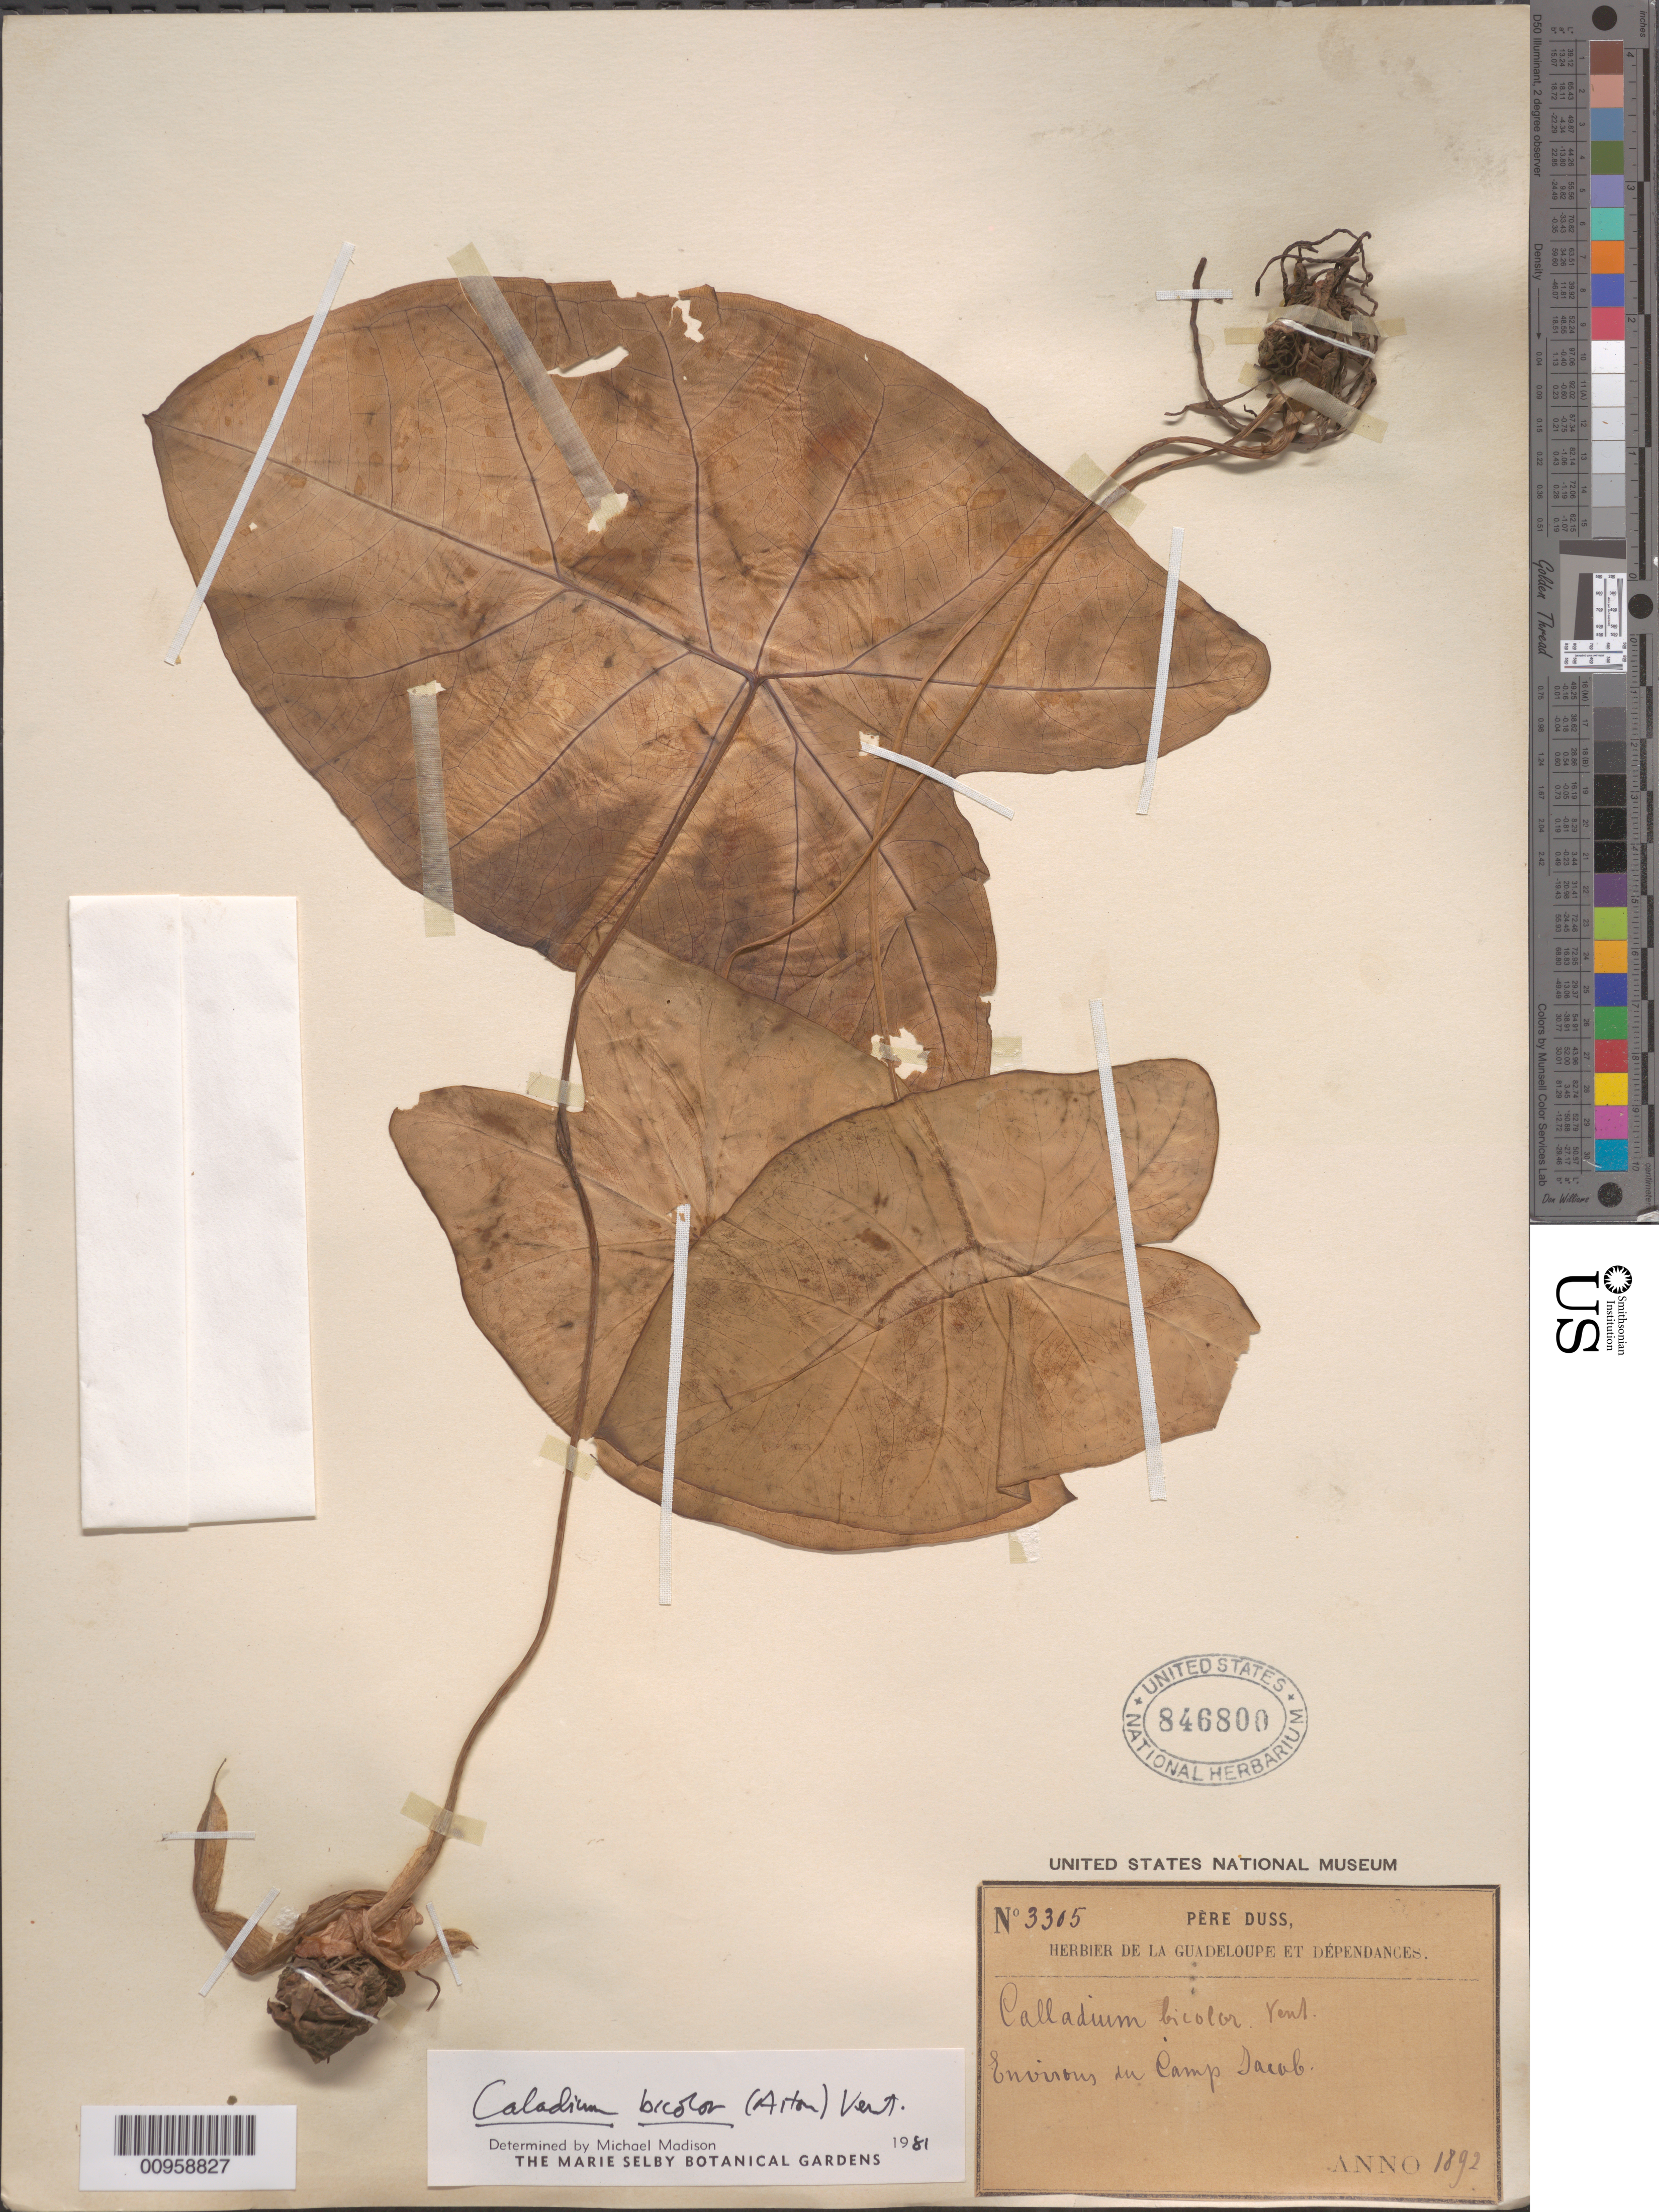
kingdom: Plantae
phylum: Tracheophyta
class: Liliopsida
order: Alismatales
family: Araceae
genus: Caladium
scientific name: Caladium bicolor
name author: (Aiton) Vent.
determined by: Madison, Michael T.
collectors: Père Duss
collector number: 3305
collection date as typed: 1892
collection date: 1892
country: Guadeloupe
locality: Environs du Camp Jacob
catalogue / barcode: US 846800